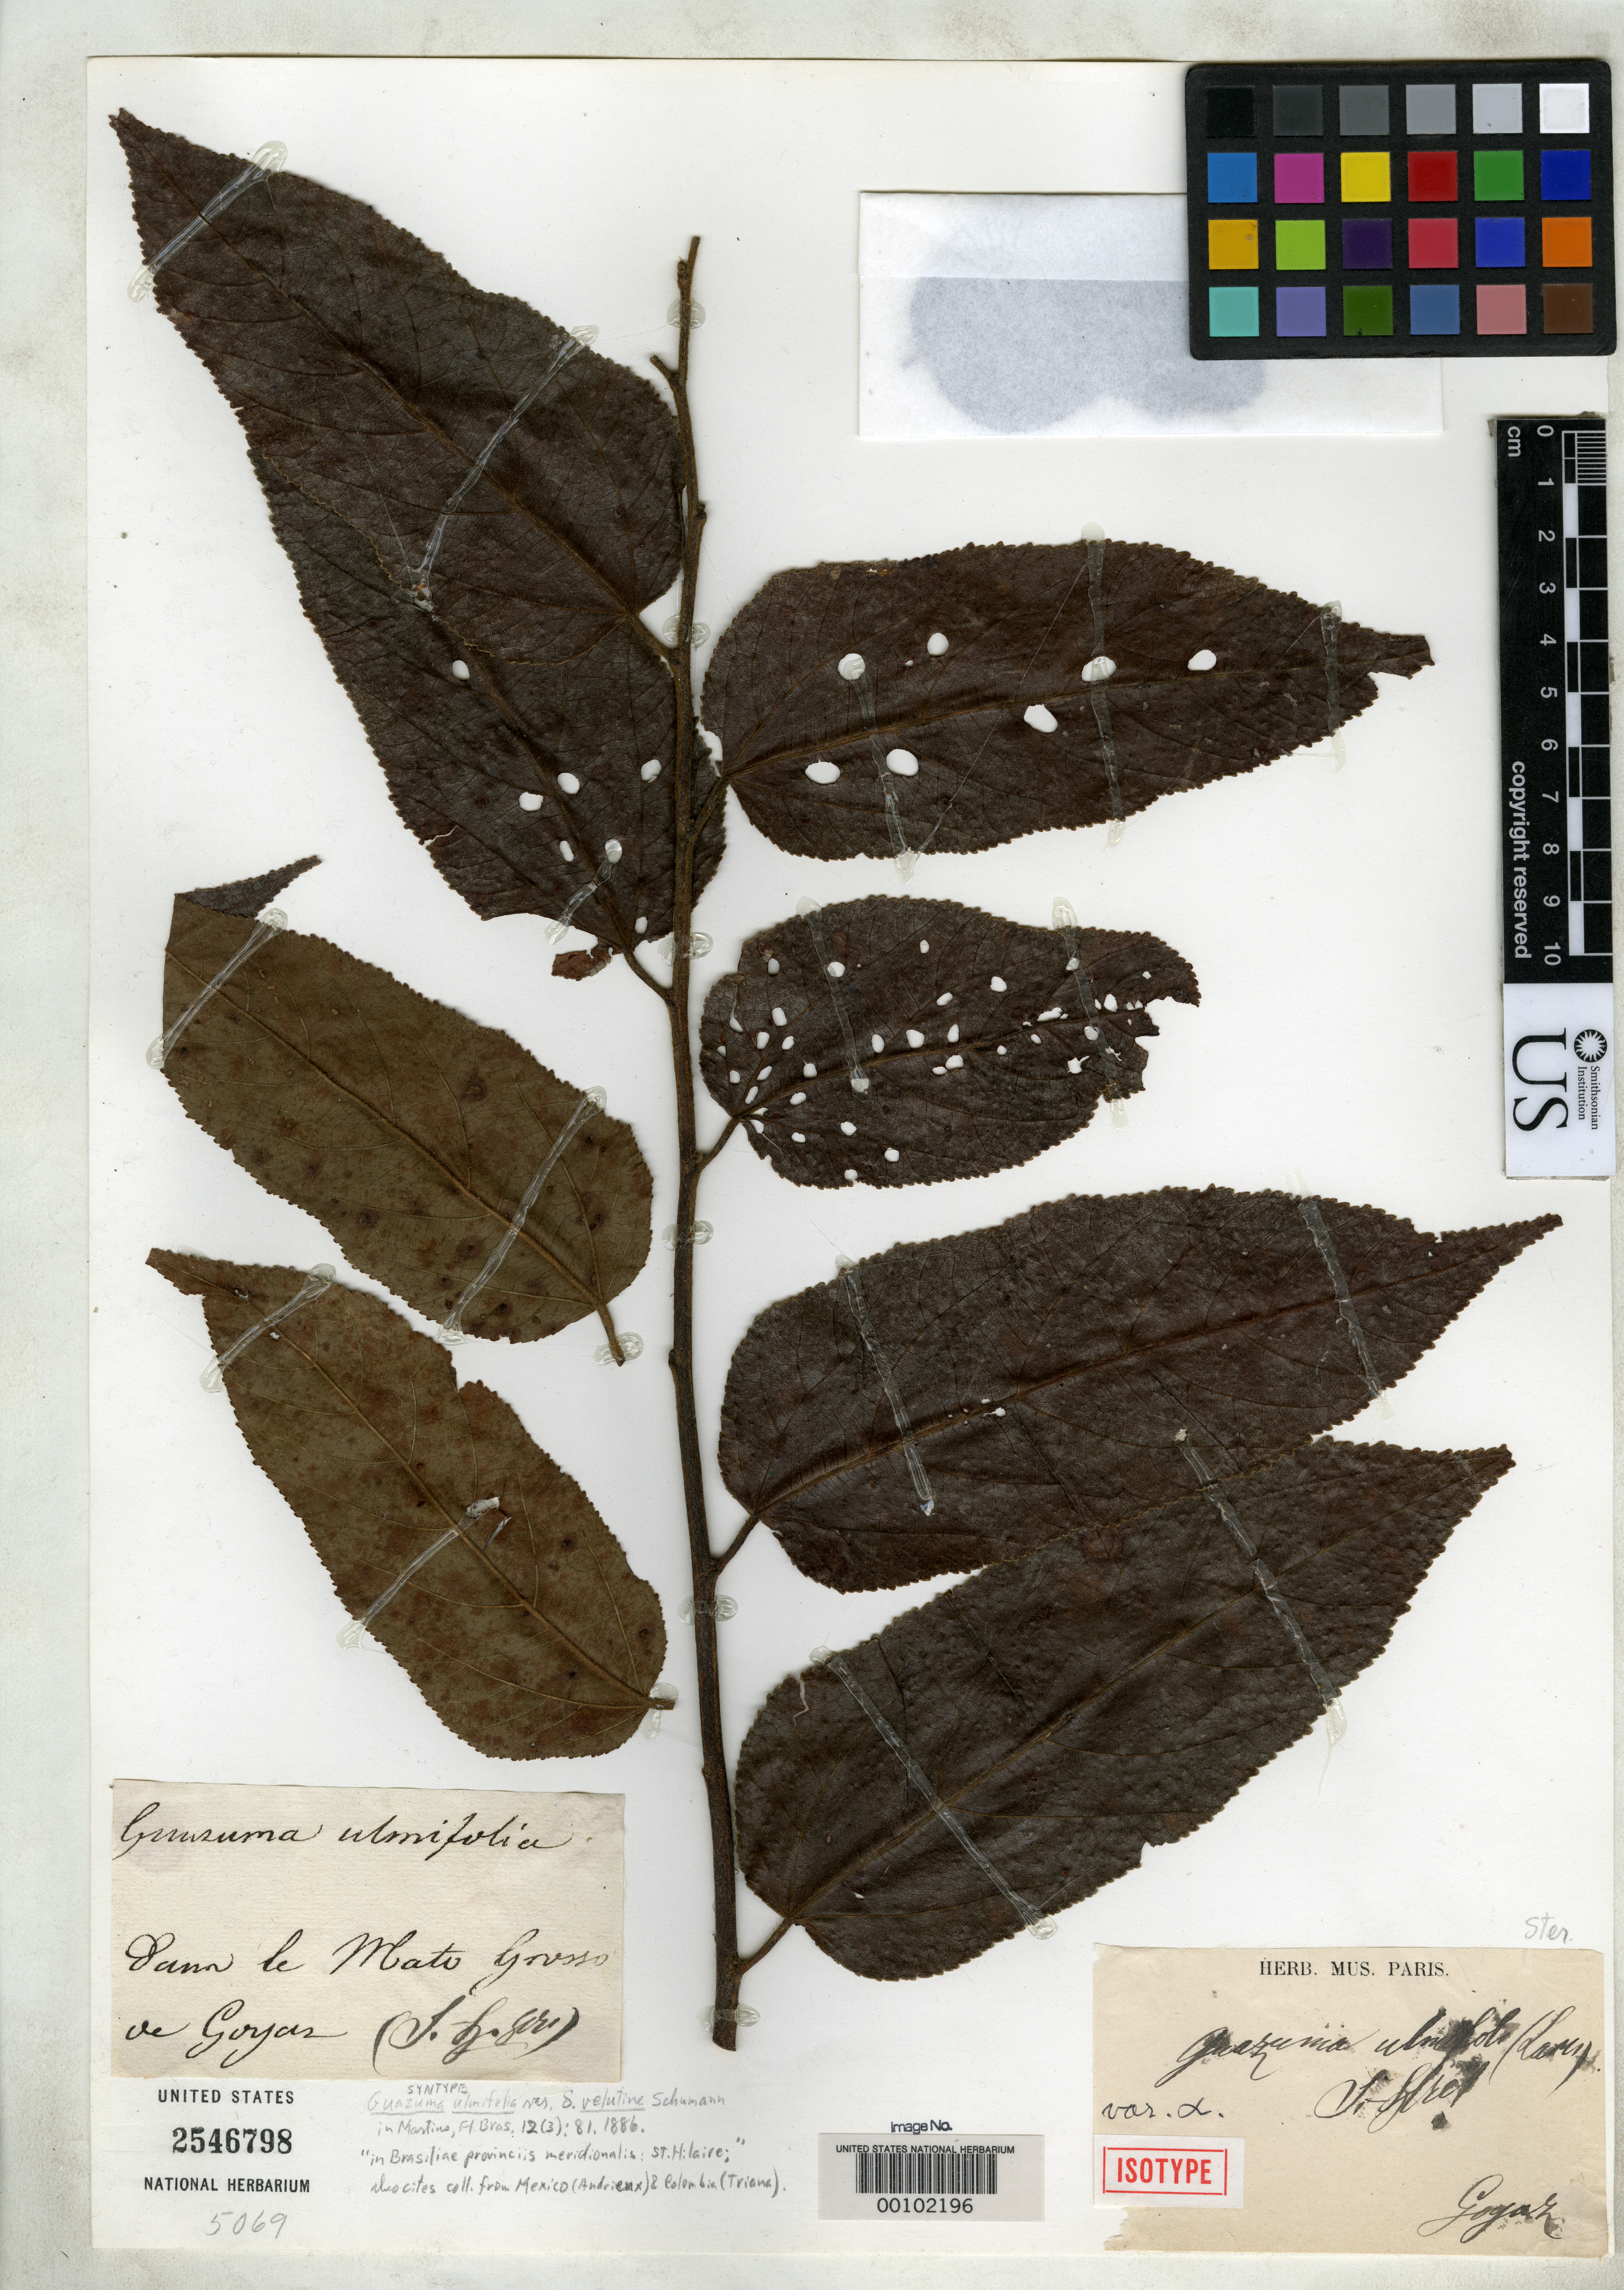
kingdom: Plantae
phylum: Tracheophyta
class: Magnoliopsida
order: Malvales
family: Malvaceae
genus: Guazuma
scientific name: Guazuma ulmifolia var. velutina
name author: K. Schum. in Mart.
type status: Isotype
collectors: A. F. C. P. de Saint-Hilaire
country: Brazil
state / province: Goiás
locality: Inter Porto Imperial et Lunie, ad flum Tocantins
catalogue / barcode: US 2546798